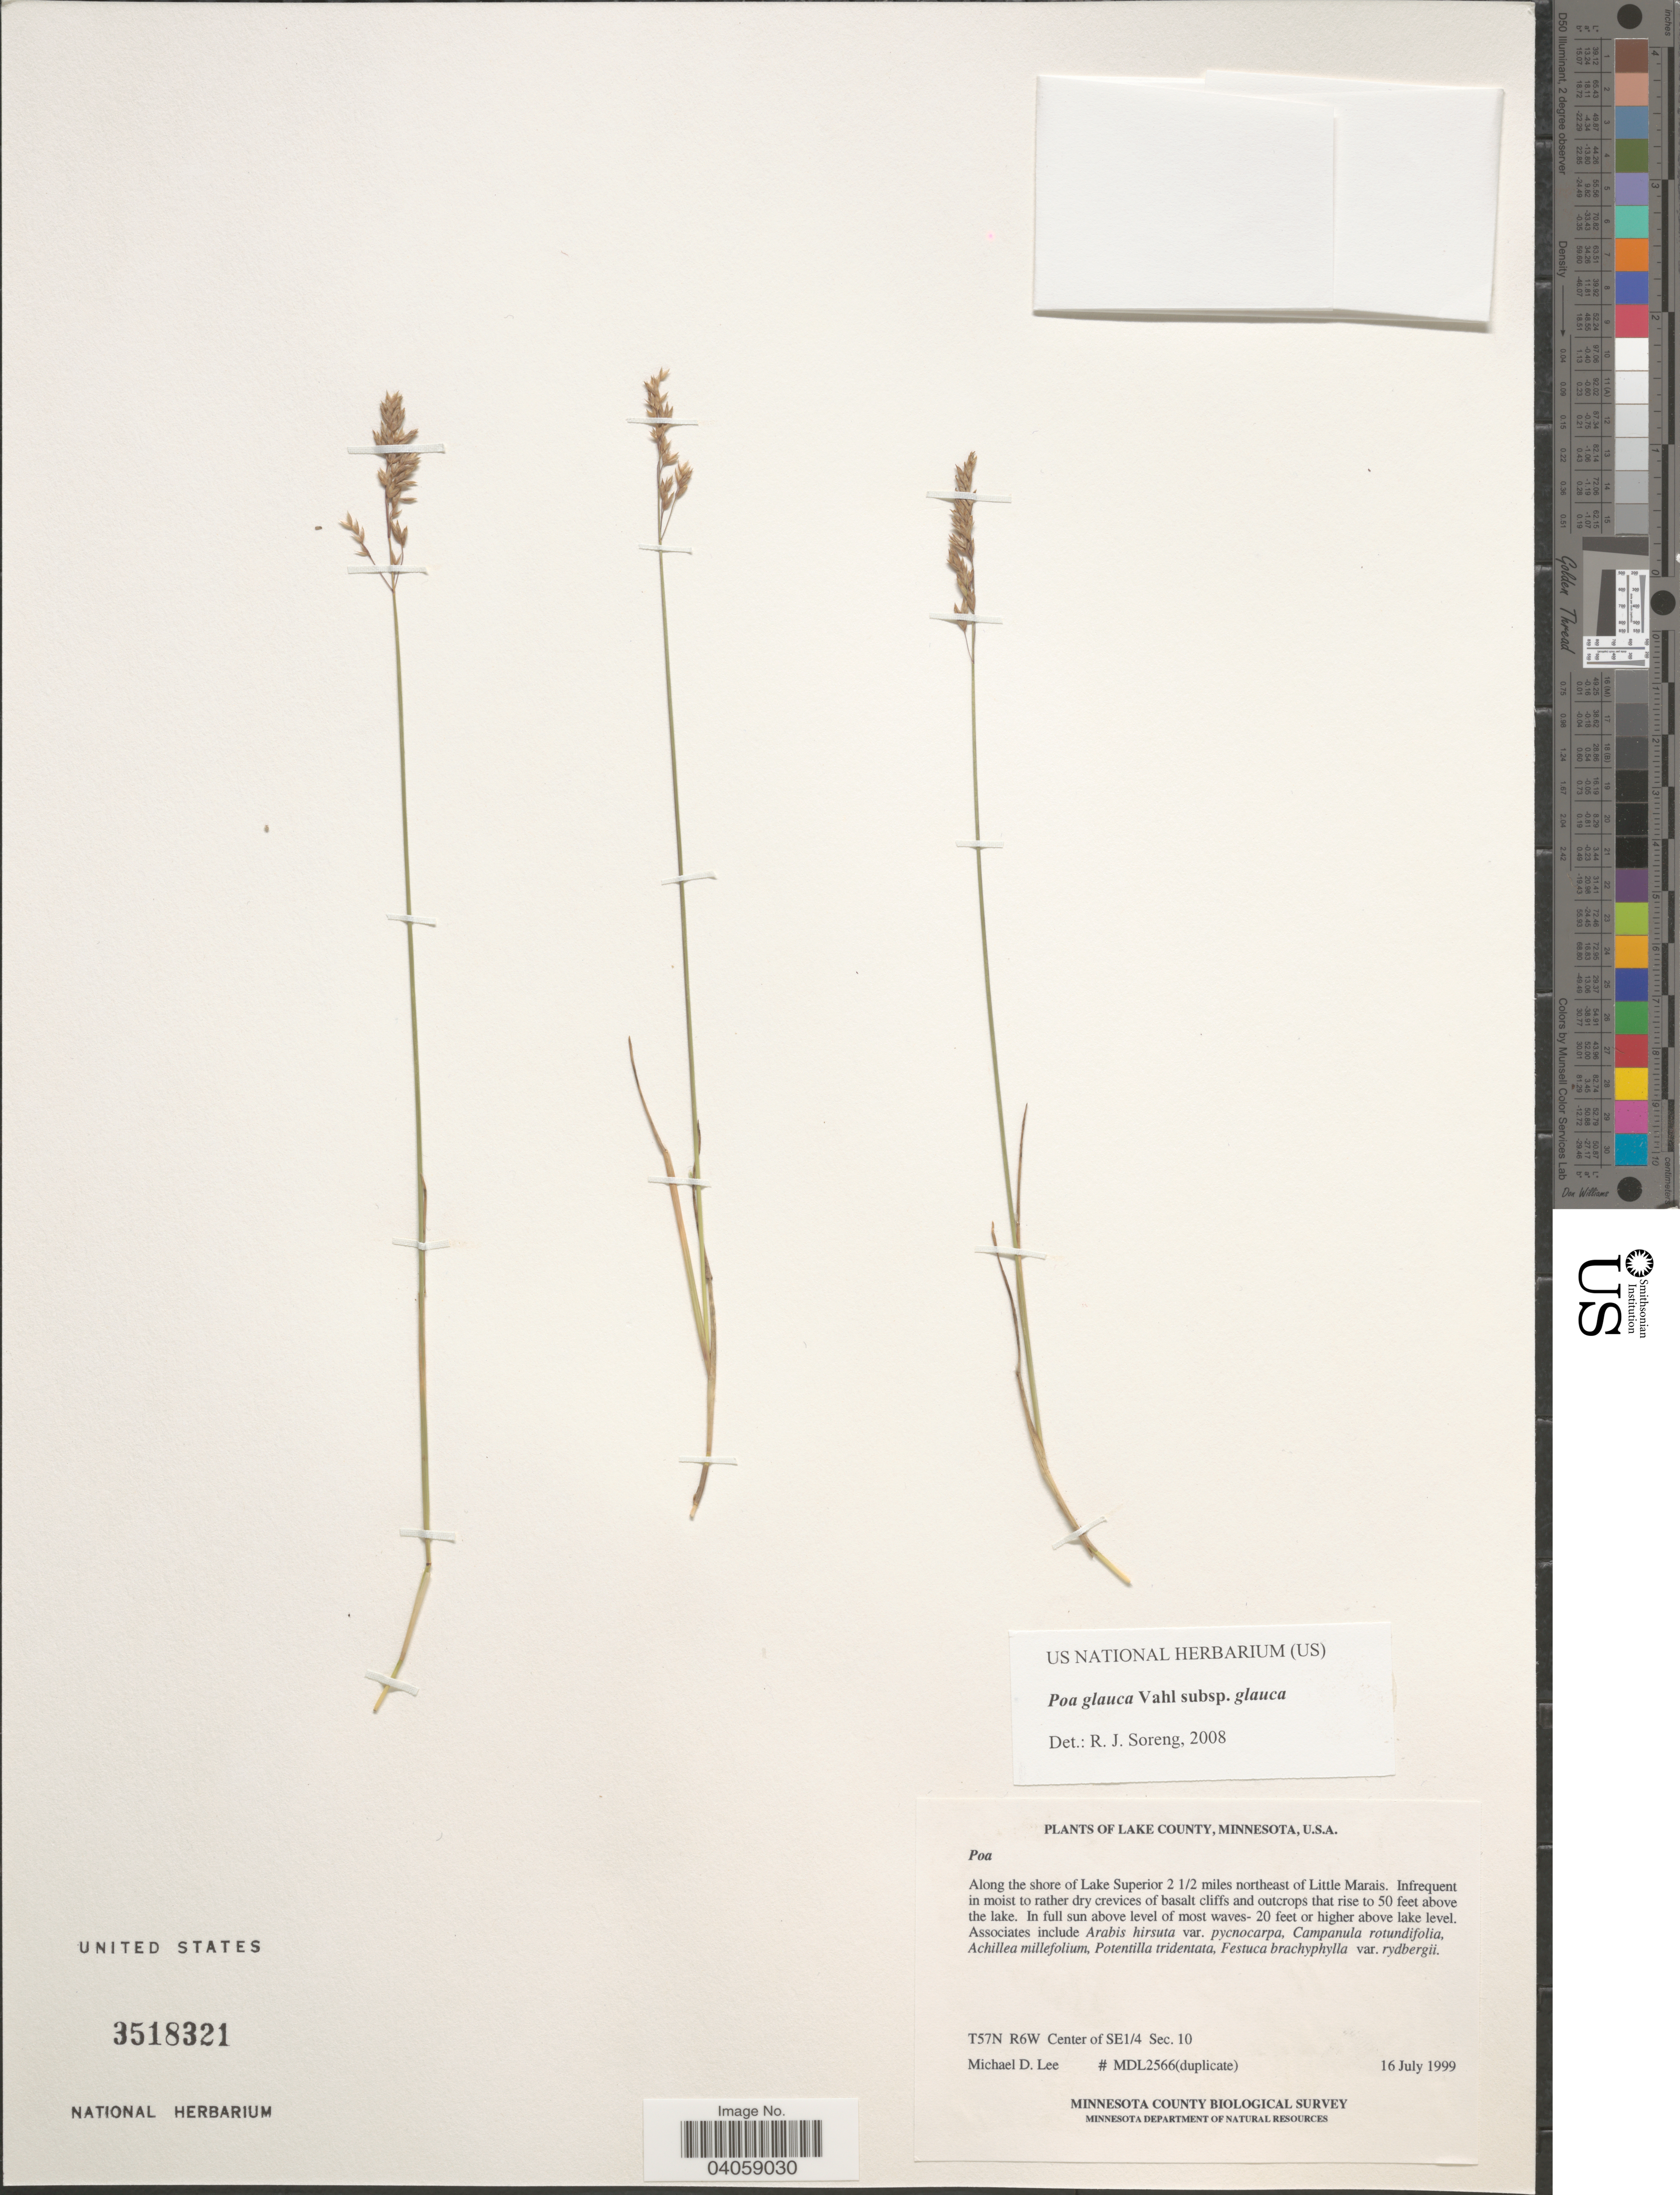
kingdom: Plantae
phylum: Tracheophyta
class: Liliopsida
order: Poales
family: Poaceae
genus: Poa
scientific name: Poa glauca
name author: Vahl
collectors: M. Lee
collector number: MDL2566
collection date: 1999-07-16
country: United States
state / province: Minnesota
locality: Lake County. Along the shore of Lake Superior 2½ miles northeast of Little Marais. In moist to rather dry crevices of basalt cliffs and outcrops that rise to 50 feet above the lake. T57N R6W Center of SE¼ Sec.10.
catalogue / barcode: US 3518321